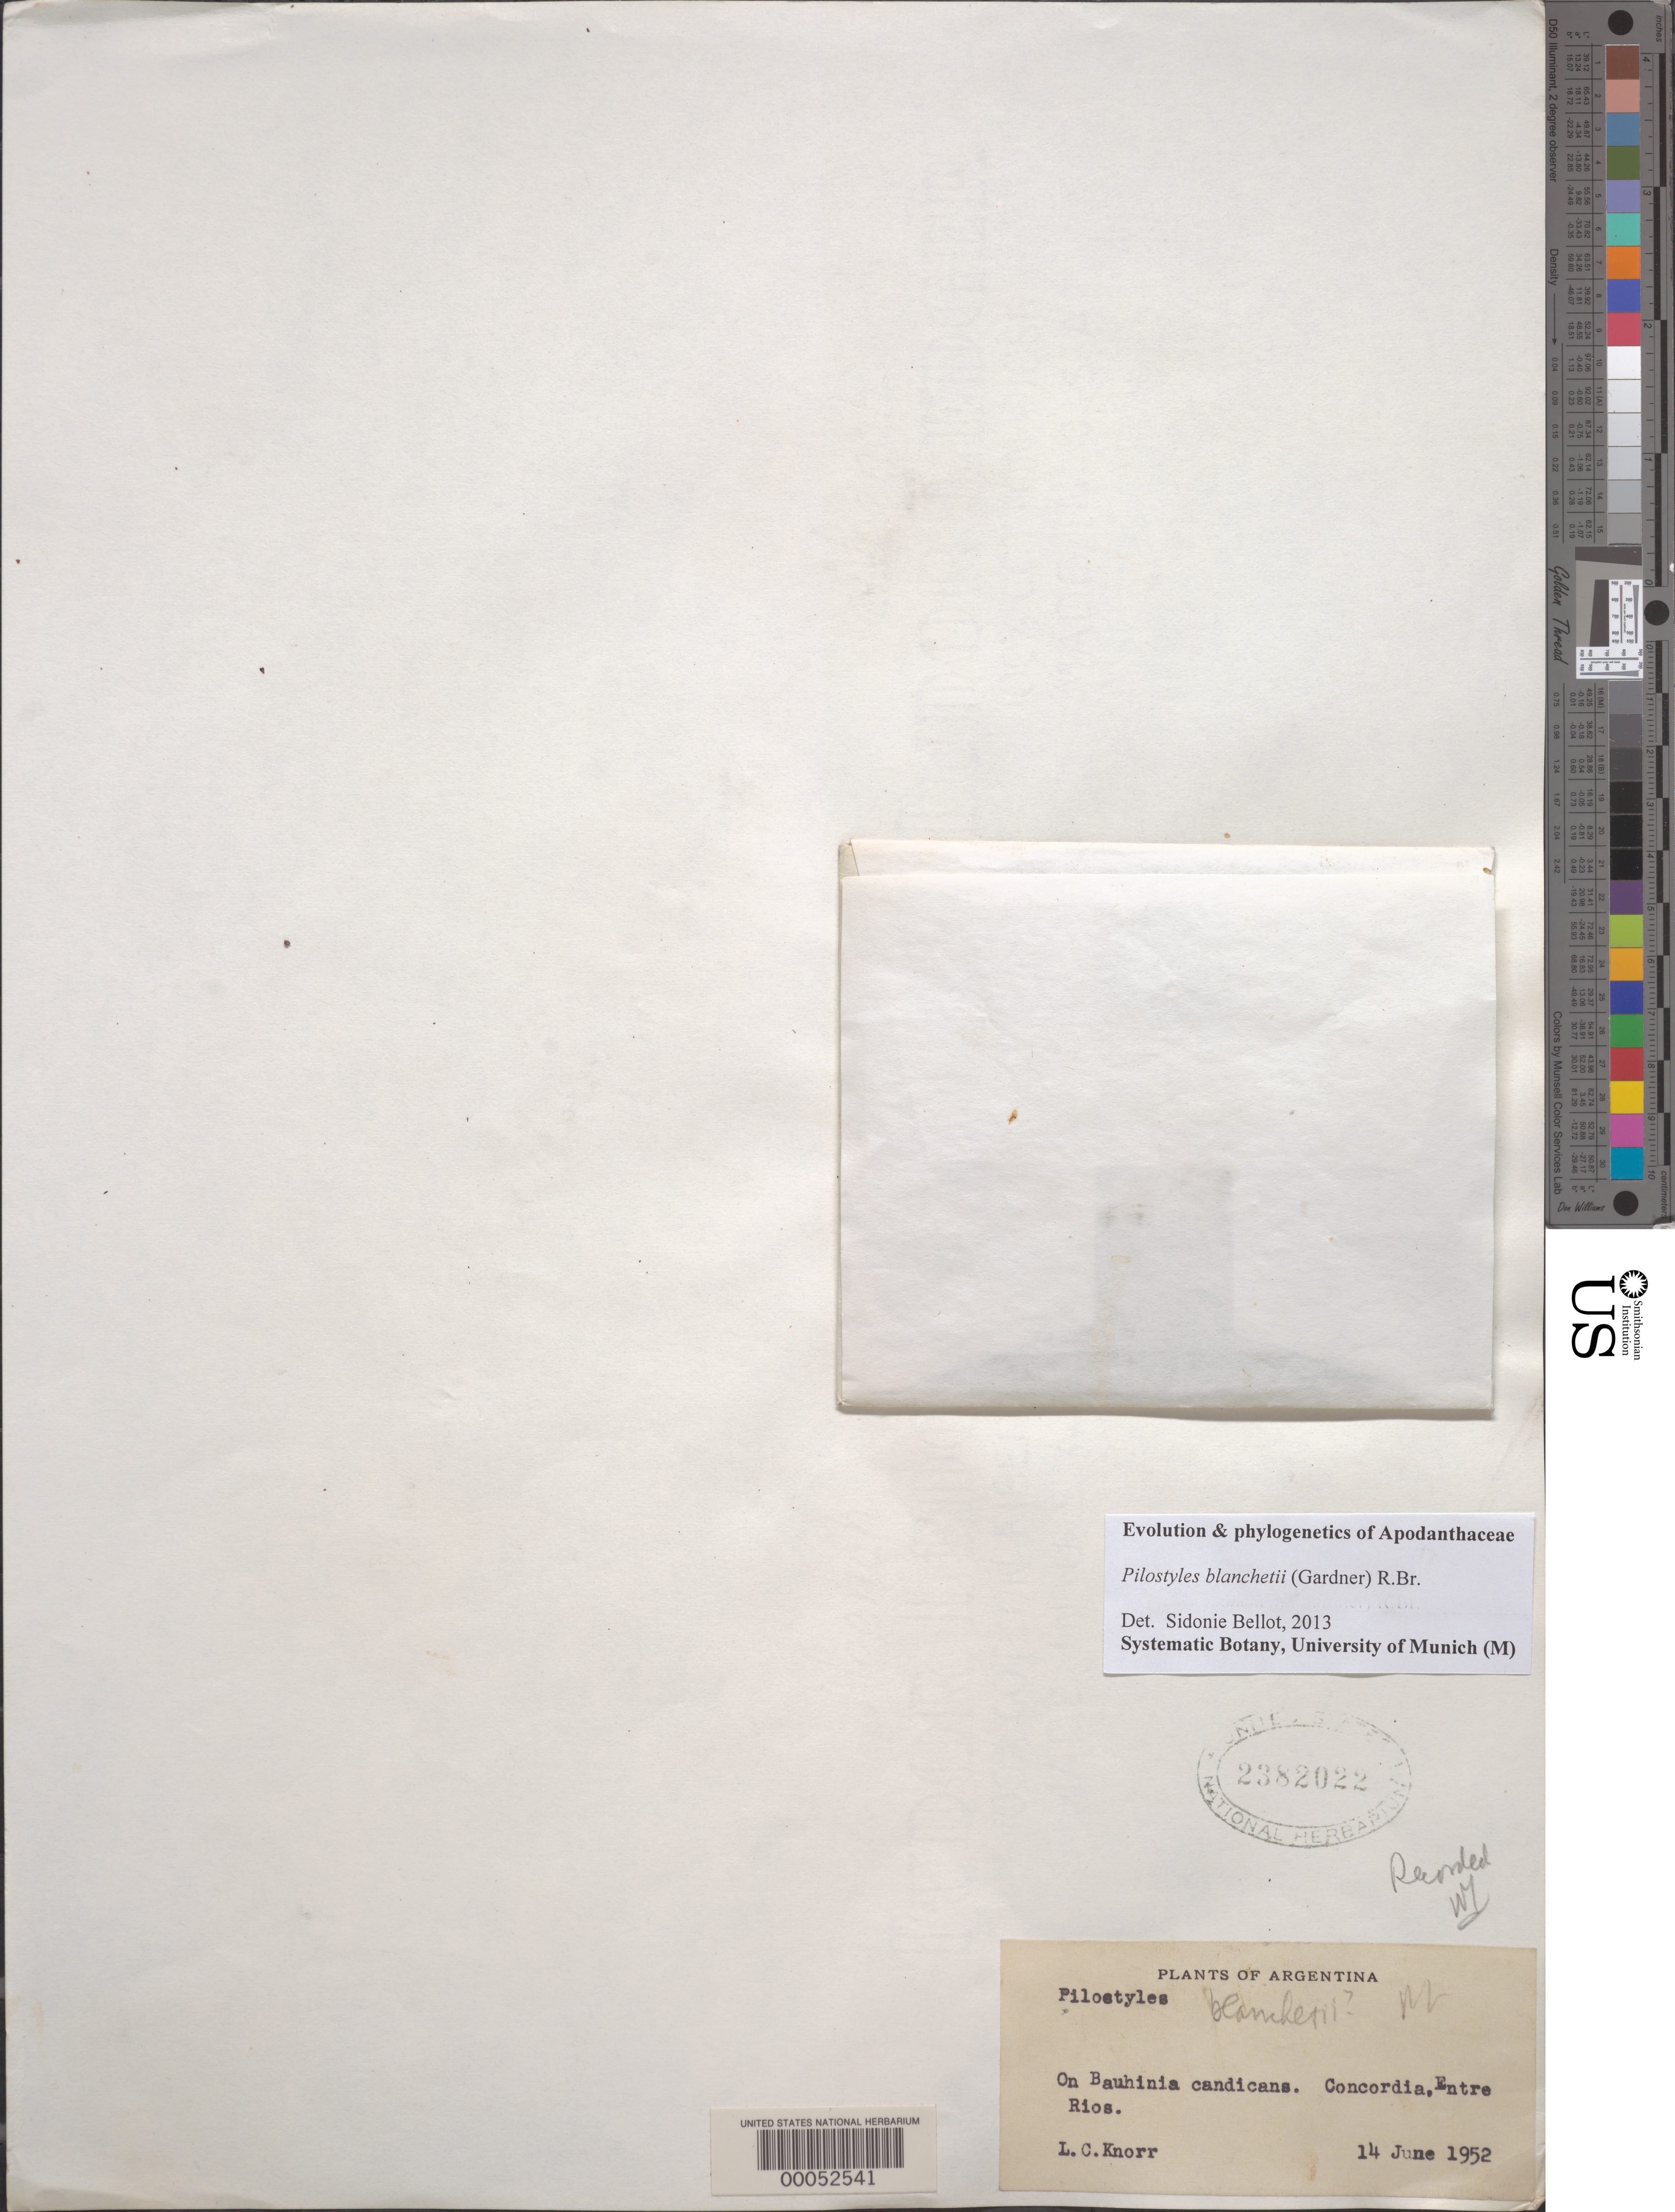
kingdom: Plantae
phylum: Tracheophyta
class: Magnoliopsida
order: Cucurbitales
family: Apodanthaceae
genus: Pilostyles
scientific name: Pilostyles blanchetii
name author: (Gardner) R. Br.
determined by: Bellot, Sidonie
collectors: L. Knorr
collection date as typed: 14 Jun 1952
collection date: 1952-06-14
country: Argentina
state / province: Entre Ríos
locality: Concordia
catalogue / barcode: US 2382022